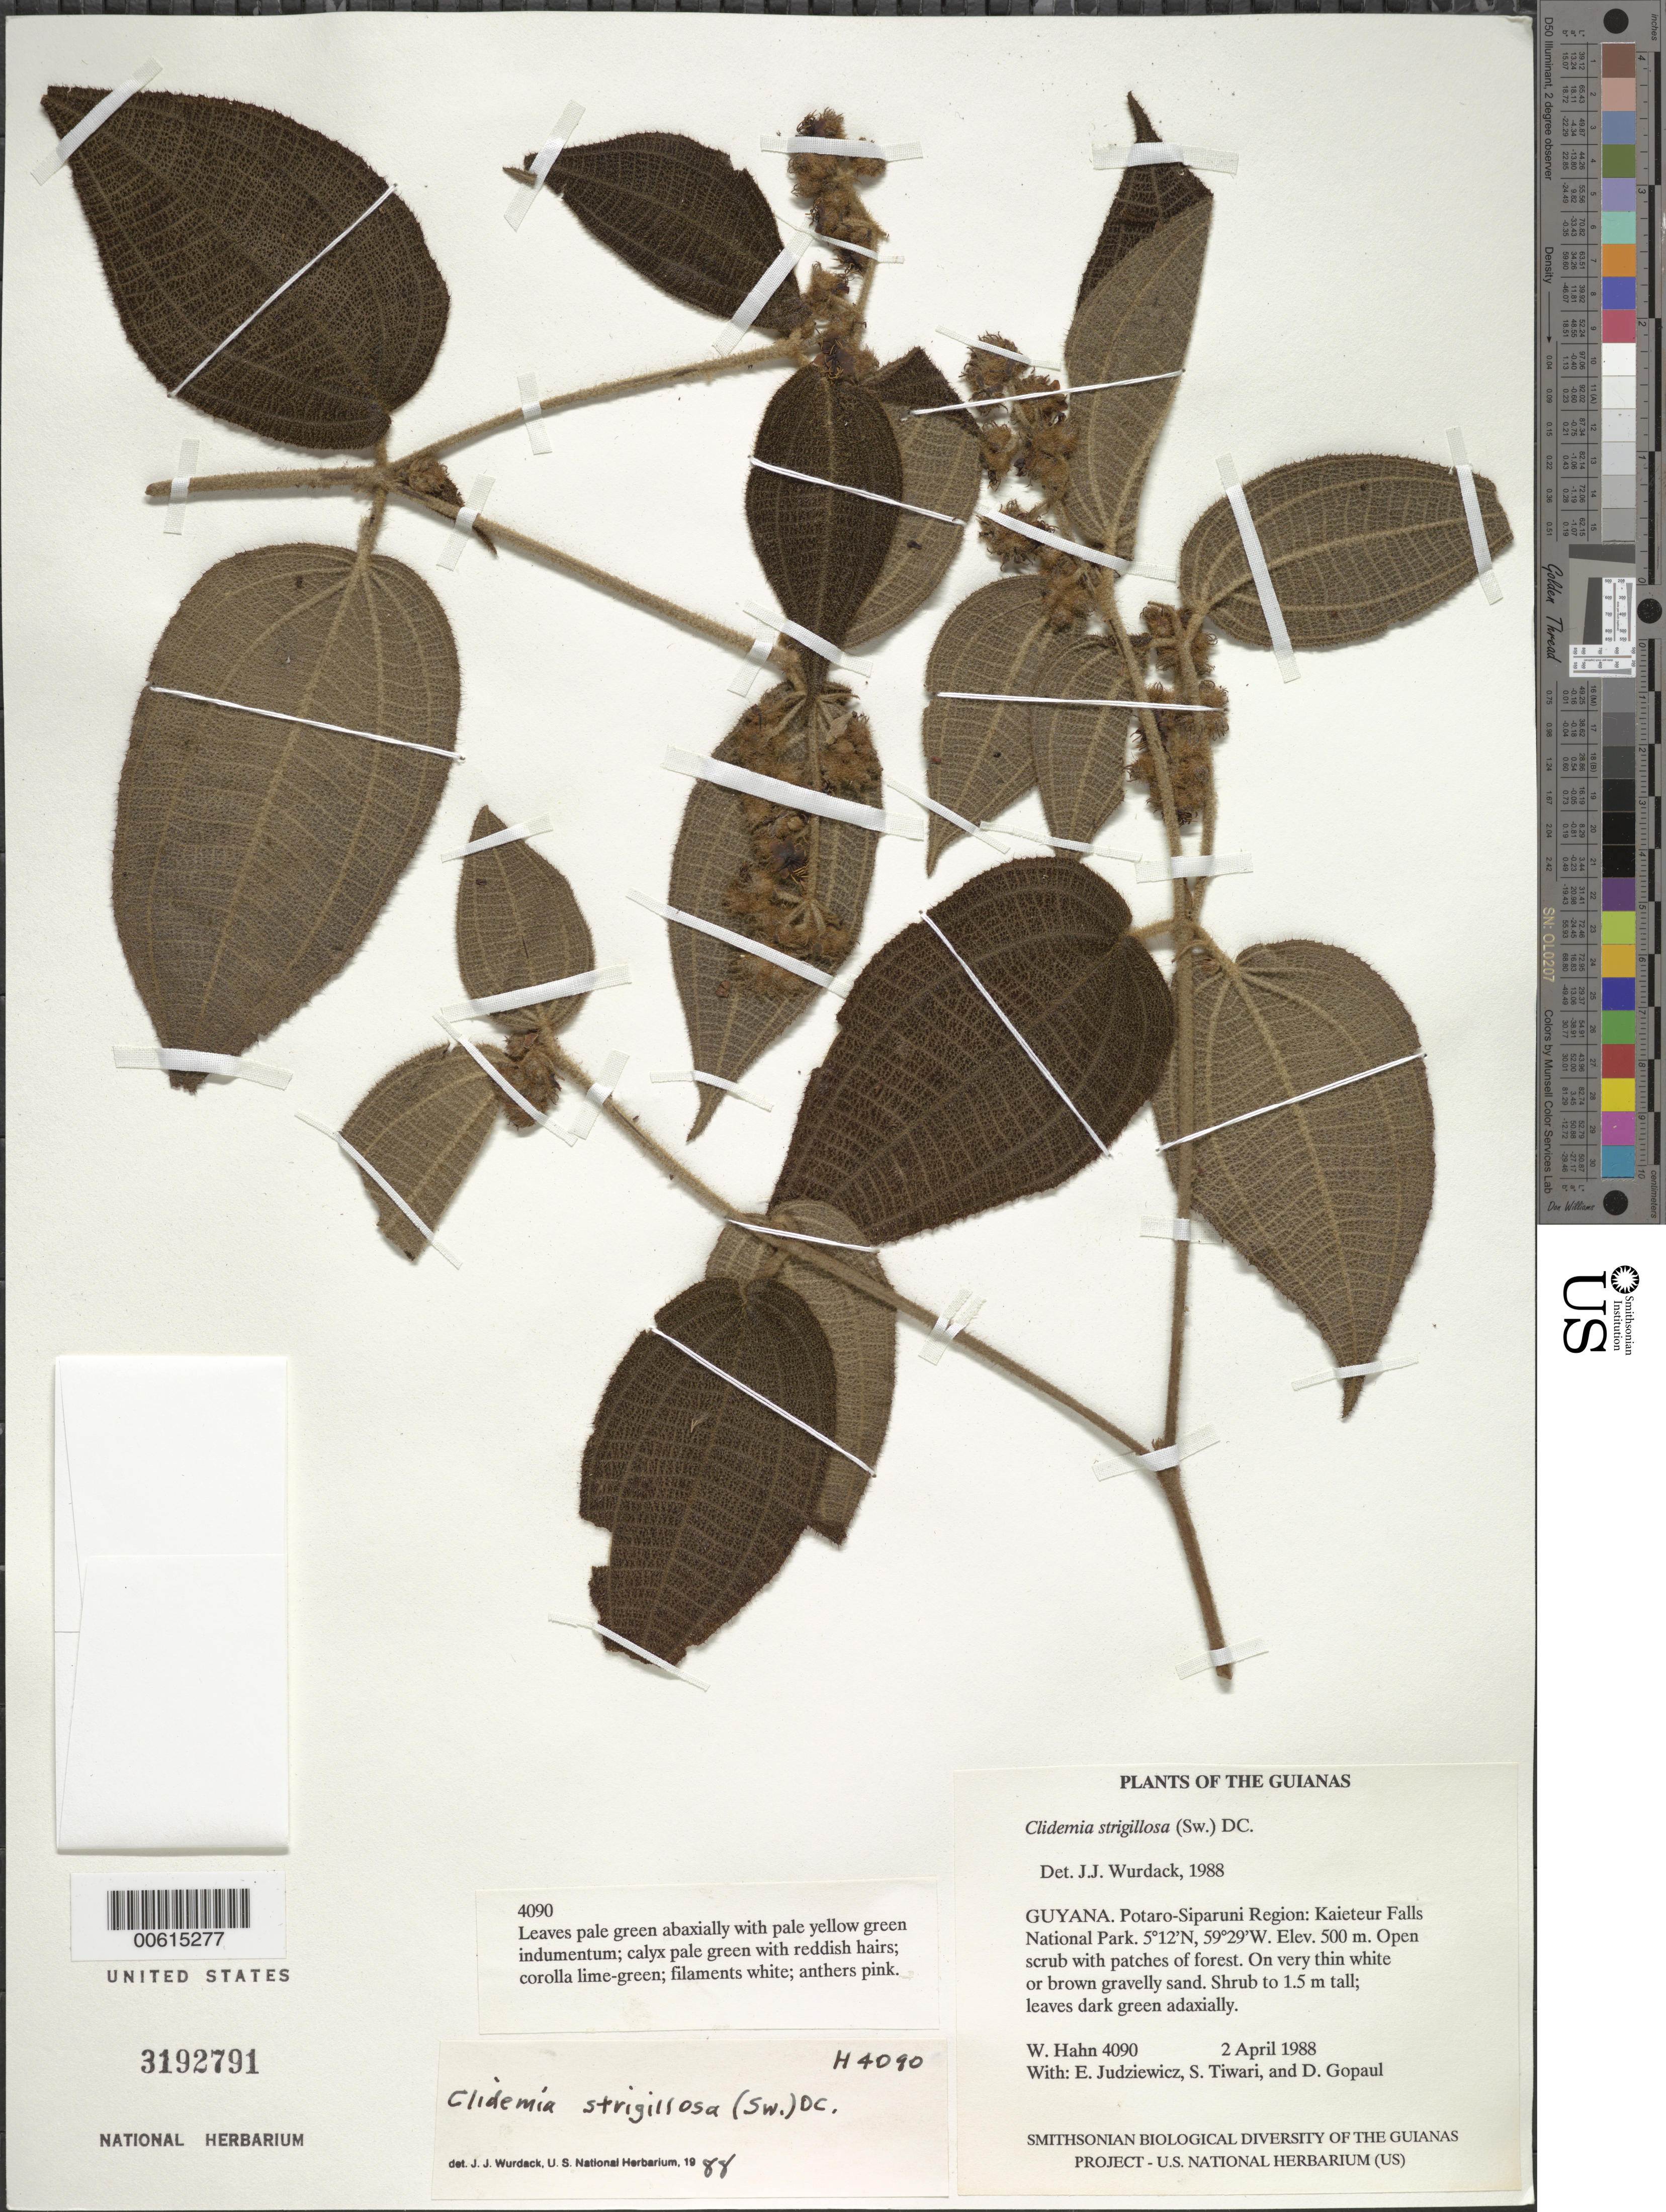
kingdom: Plantae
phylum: Tracheophyta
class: Magnoliopsida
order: Myrtales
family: Melastomataceae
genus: Clidemia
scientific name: Clidemia strigillosa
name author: (Sw.) DC.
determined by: Wurdack, John J., (US), US (UNITED STATES)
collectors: W. Hahn, E. J. Judziewicz, S. Tiwari & D. Gopaul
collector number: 4090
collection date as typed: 2 April 1988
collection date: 1988-04-02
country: Guyana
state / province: Potaro-Siparuni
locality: Kaieteur Falls National Park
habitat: Open scrub with patches of forest. On very thin white or brown gravelly sand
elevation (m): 500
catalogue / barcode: US 3192791